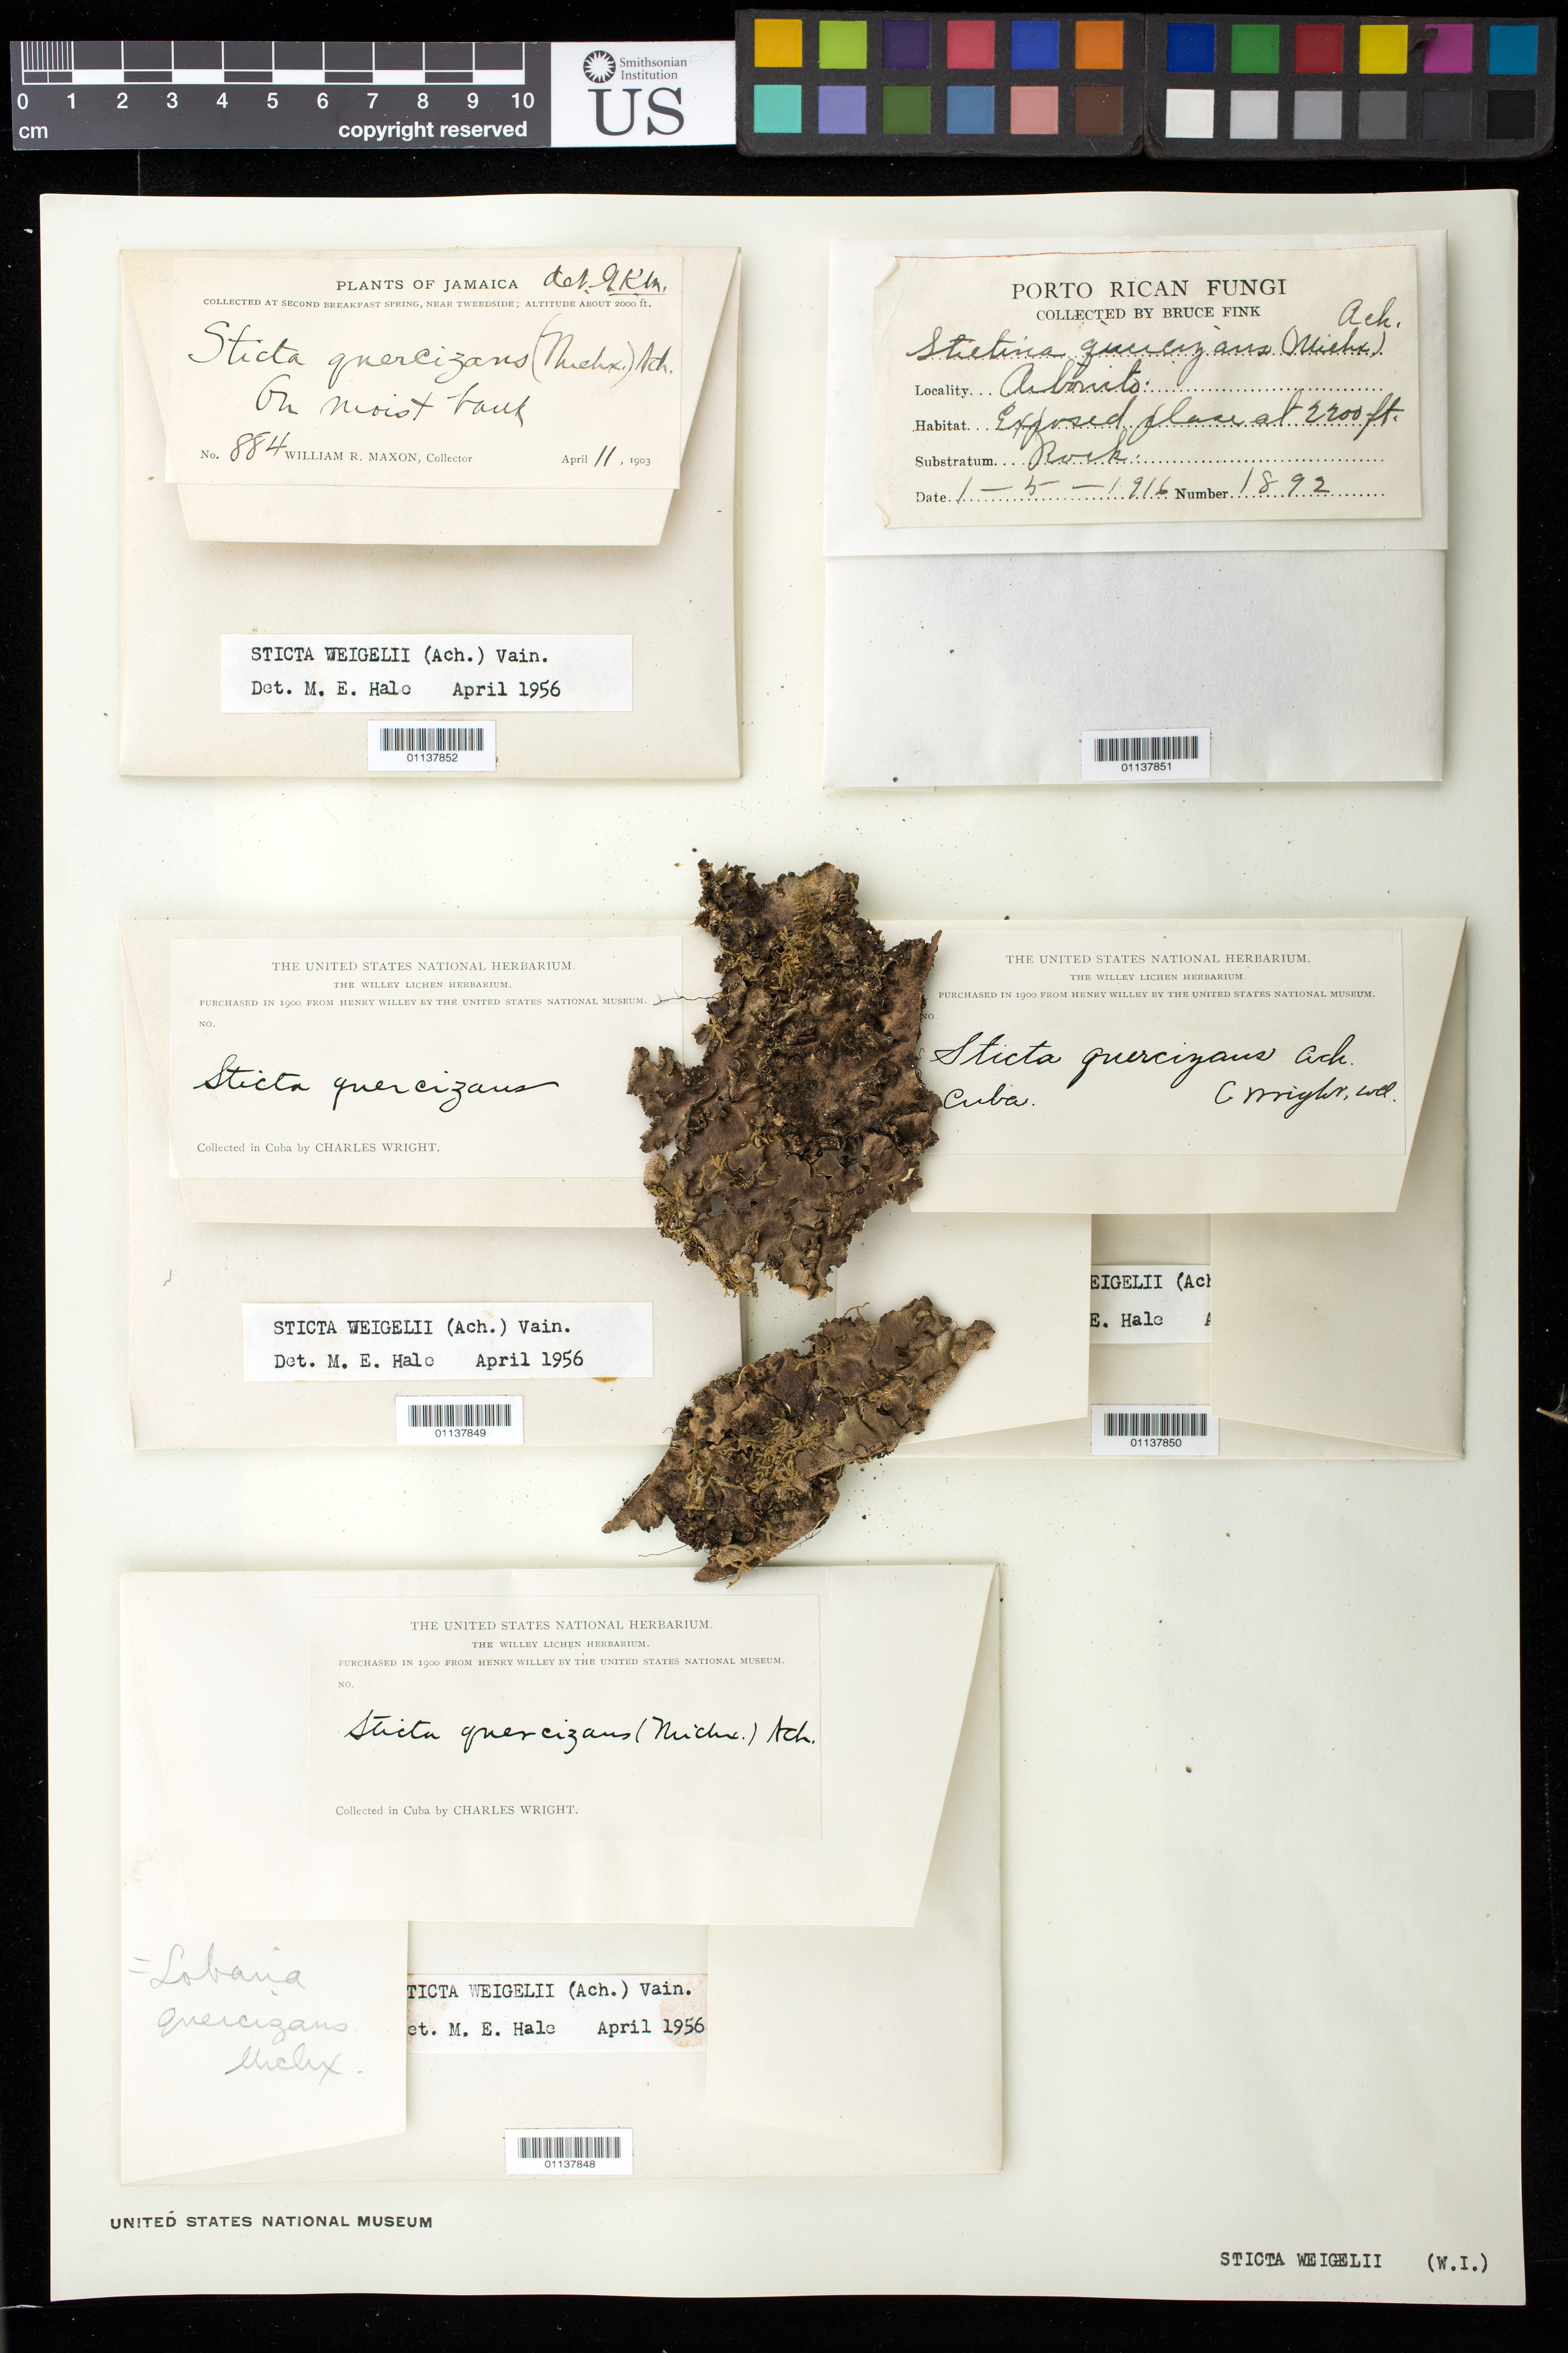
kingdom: Fungi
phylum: Ascomycota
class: Lecanoromycetes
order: Peltigerales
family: Lobariaceae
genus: Sticta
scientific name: Sticta weigelii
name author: (Ach.) Vain.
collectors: C. Wright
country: Cuba